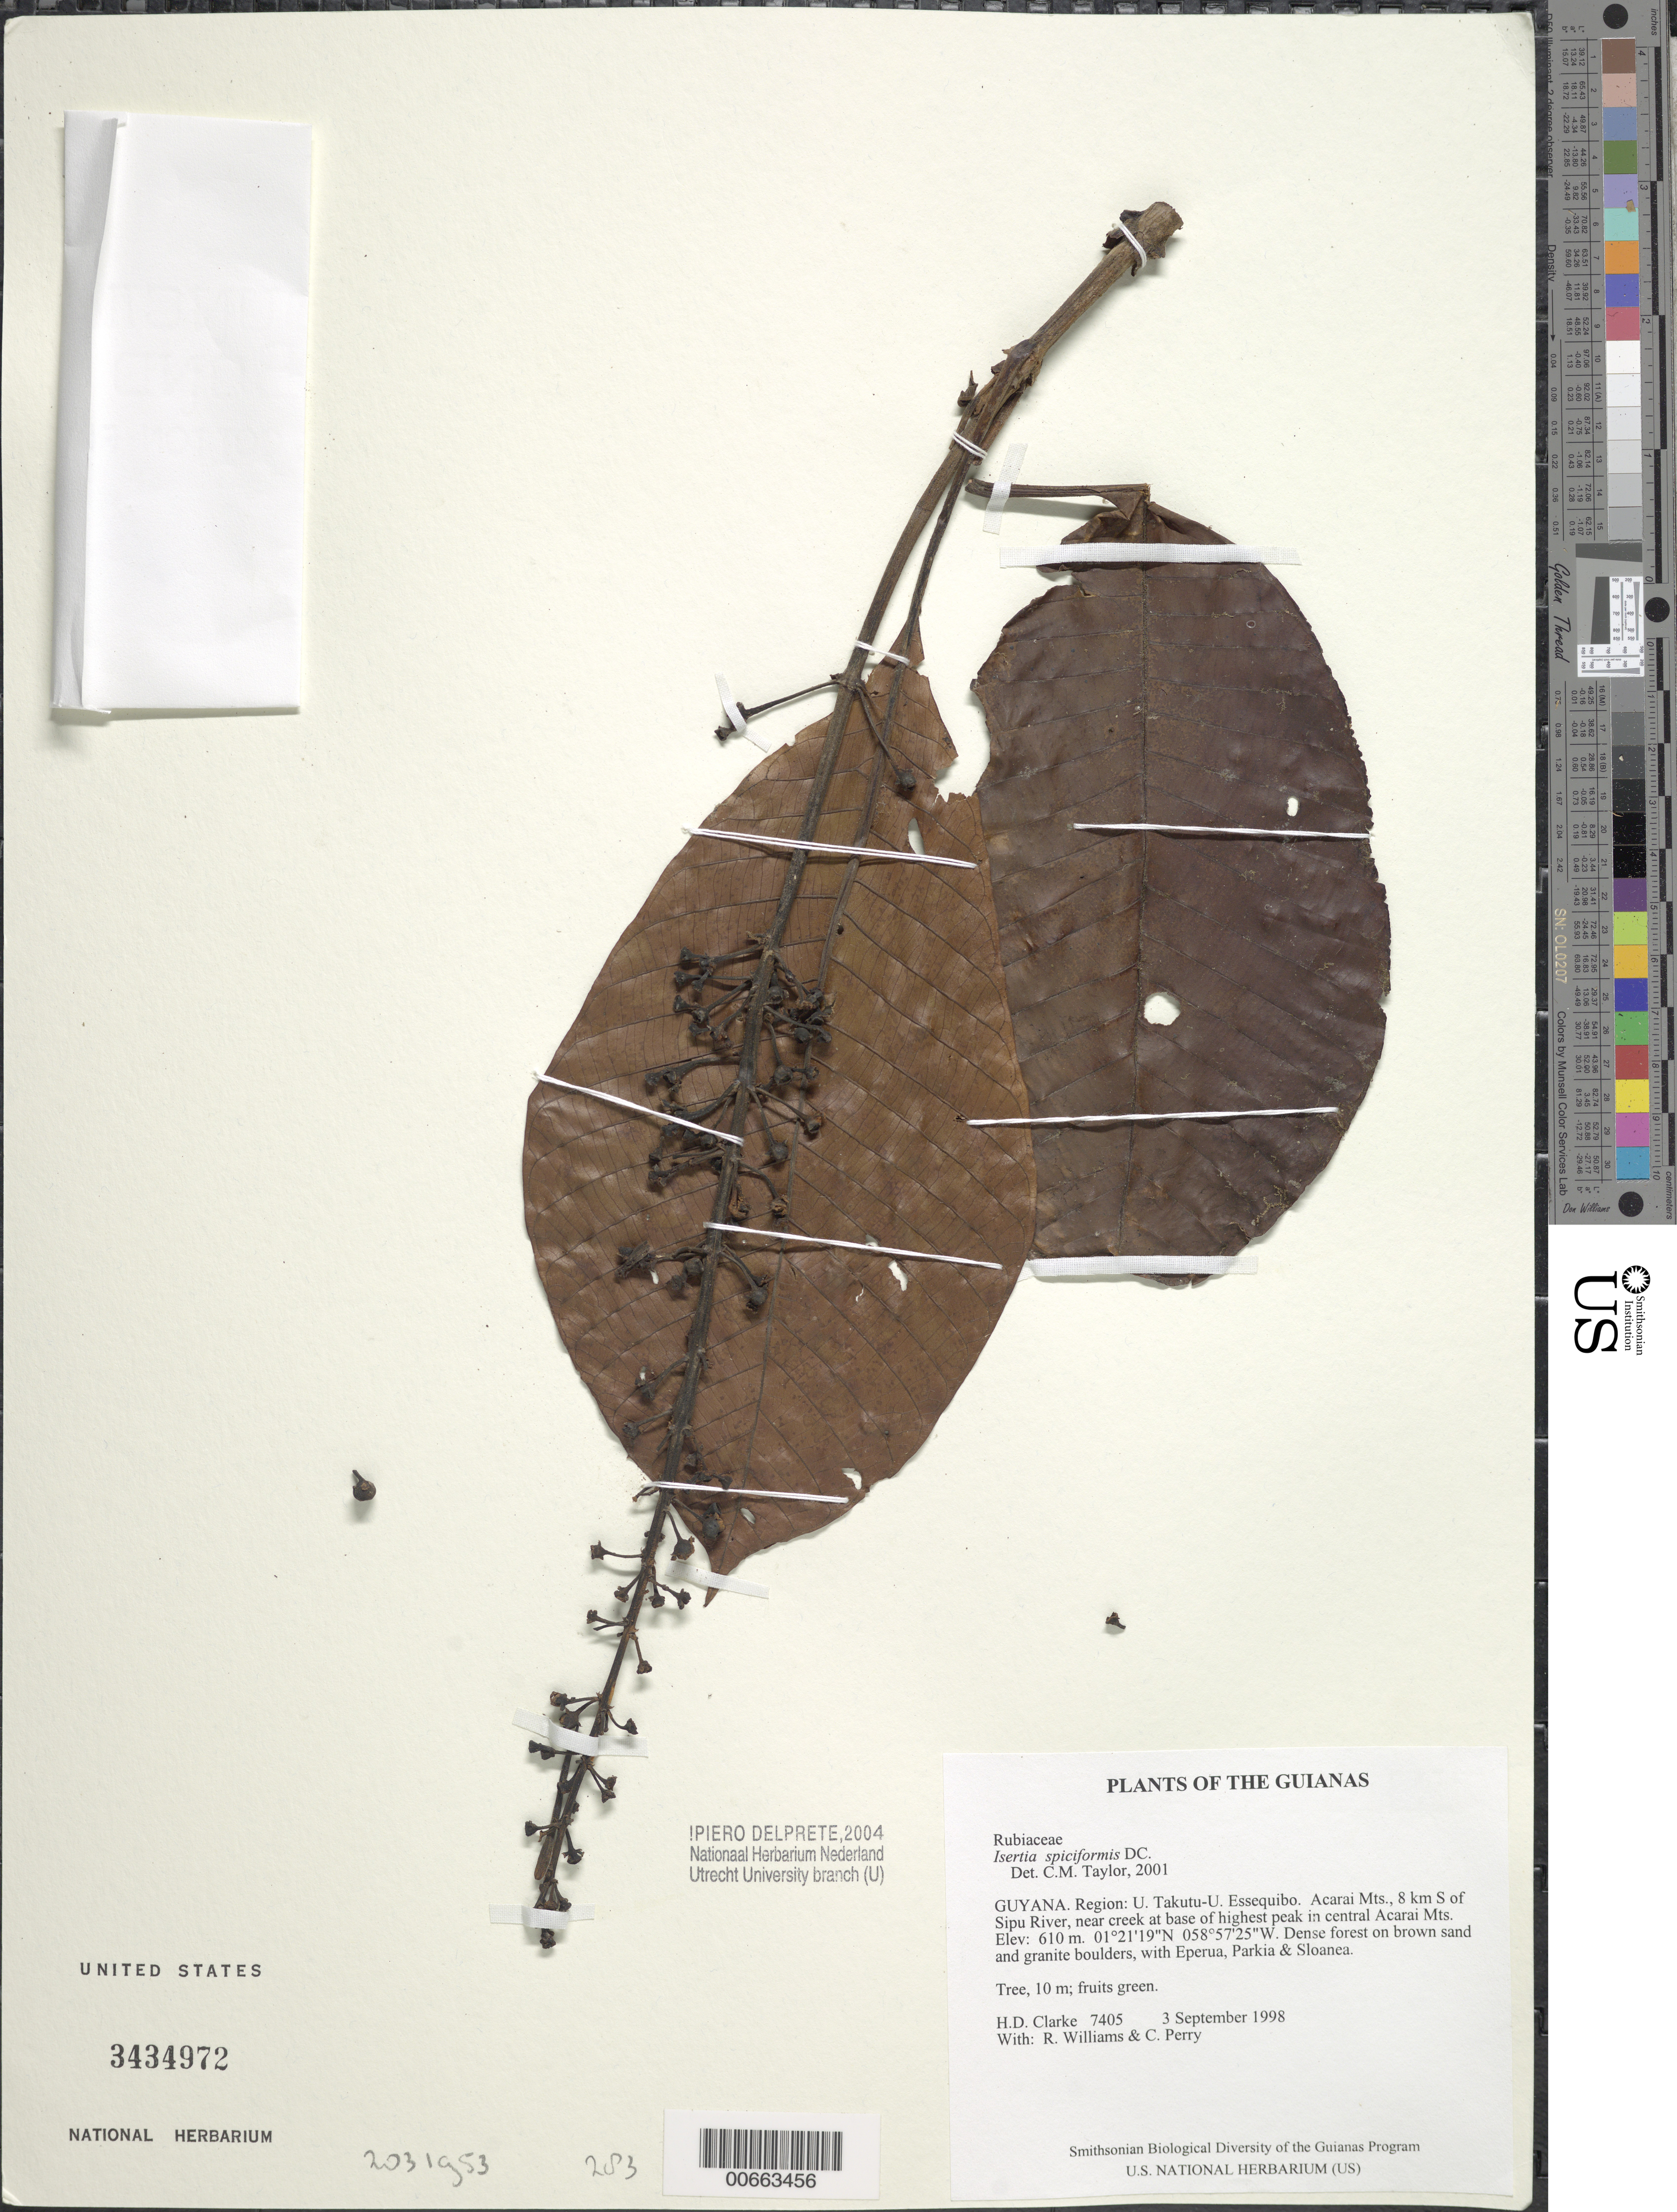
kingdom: Plantae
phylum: Tracheophyta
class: Magnoliopsida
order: Gentianales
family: Rubiaceae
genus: Isertia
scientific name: Isertia spiciformis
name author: DC.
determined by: Taylor, Charlotte M.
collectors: H. D. Clarke, R. Williams & C. Perry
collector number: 7405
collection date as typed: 3 September 1998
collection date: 1998-09-03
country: Guyana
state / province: U. Takutu-U. Essequibo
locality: Acarai Mts., 8 km S of Sipu River, near creek at base of highest peak in central Acarai Mts.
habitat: Dense forest on brown sand and granite boulders, with Eperua, Parkia & Sloanea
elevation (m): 610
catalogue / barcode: US 3434972